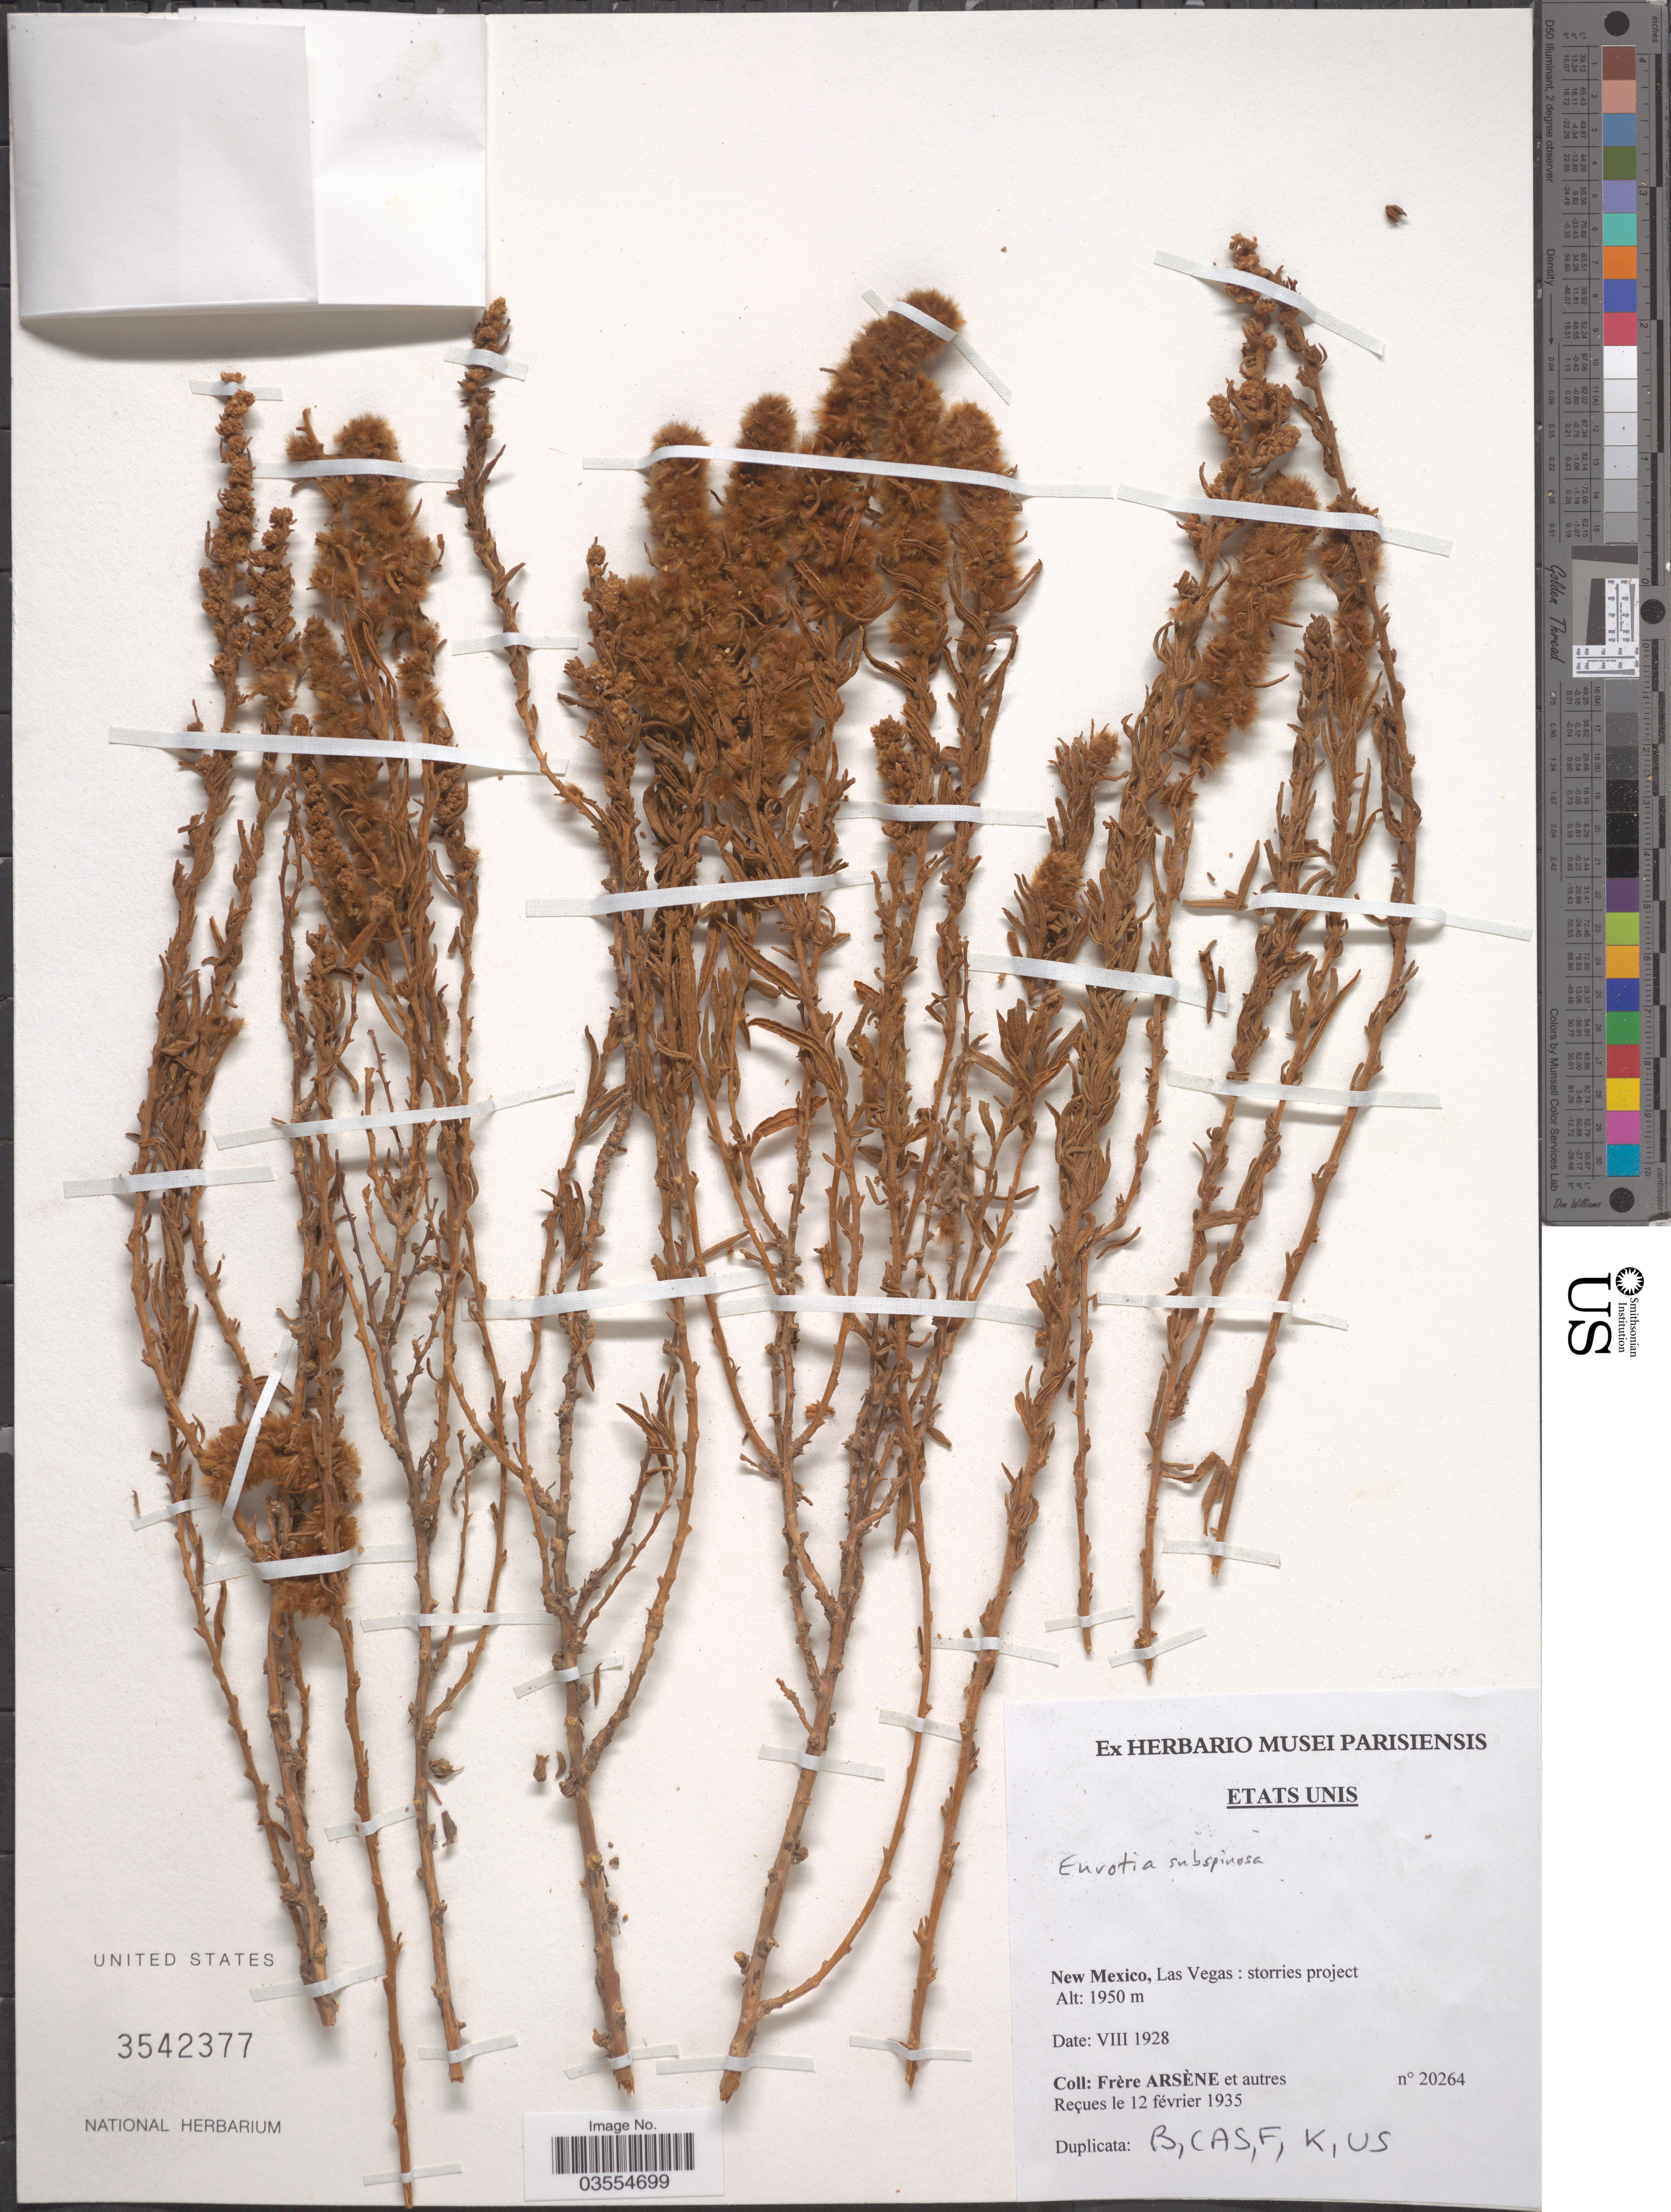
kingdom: Plantae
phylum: Tracheophyta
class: Magnoliopsida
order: Caryophyllales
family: Amaranthaceae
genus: Krascheninnikovia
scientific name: Krascheninnikovia lanata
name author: (Pursh) A. Meeuse & A.Smit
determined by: U.S. National Herbarium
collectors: F. Hyacinth & et al.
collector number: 20264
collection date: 1928-08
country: United States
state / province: New Mexico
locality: Las Vegas.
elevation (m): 1950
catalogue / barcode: US 3542377